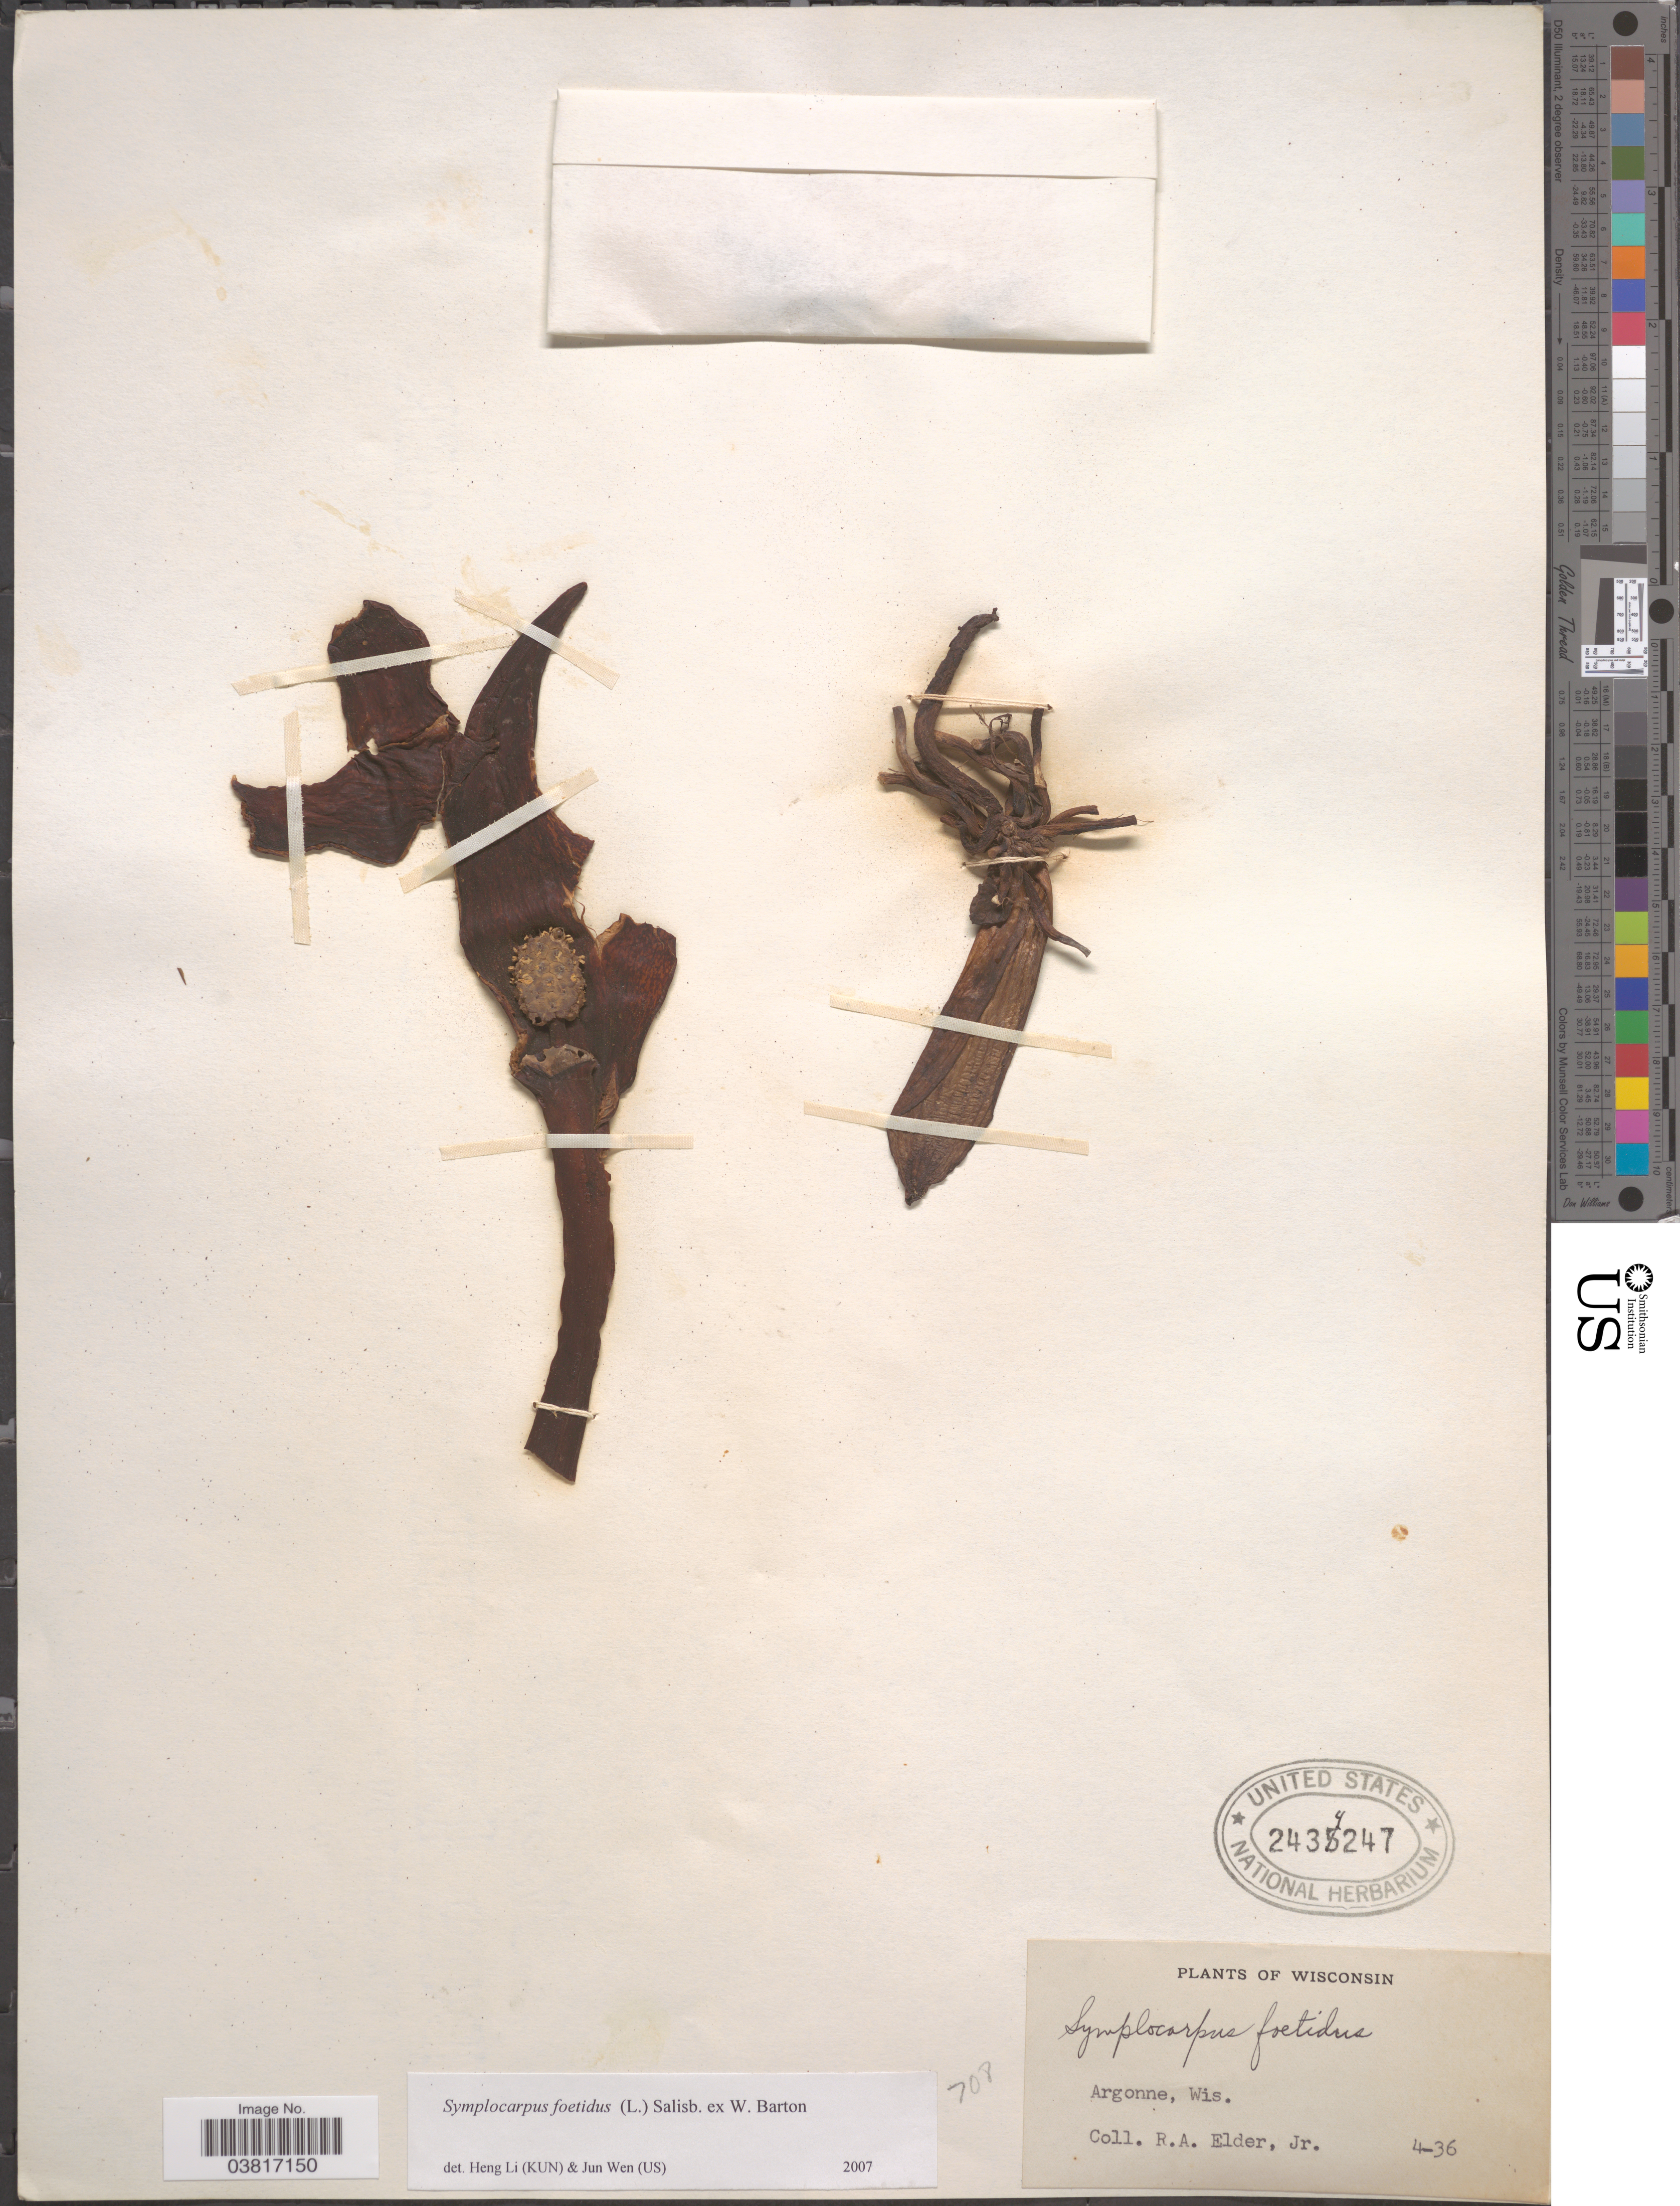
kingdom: Plantae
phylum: Tracheophyta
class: Liliopsida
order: Alismatales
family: Araceae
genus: Symplocarpus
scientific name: Symplocarpus foetidus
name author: (L.) W. Salisb. ex W.P.C. Barton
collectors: R. Elder Jr.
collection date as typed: Transcribed d/m/y: /4/36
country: United States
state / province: Wisconsin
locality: Argonne.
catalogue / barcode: US 2434247